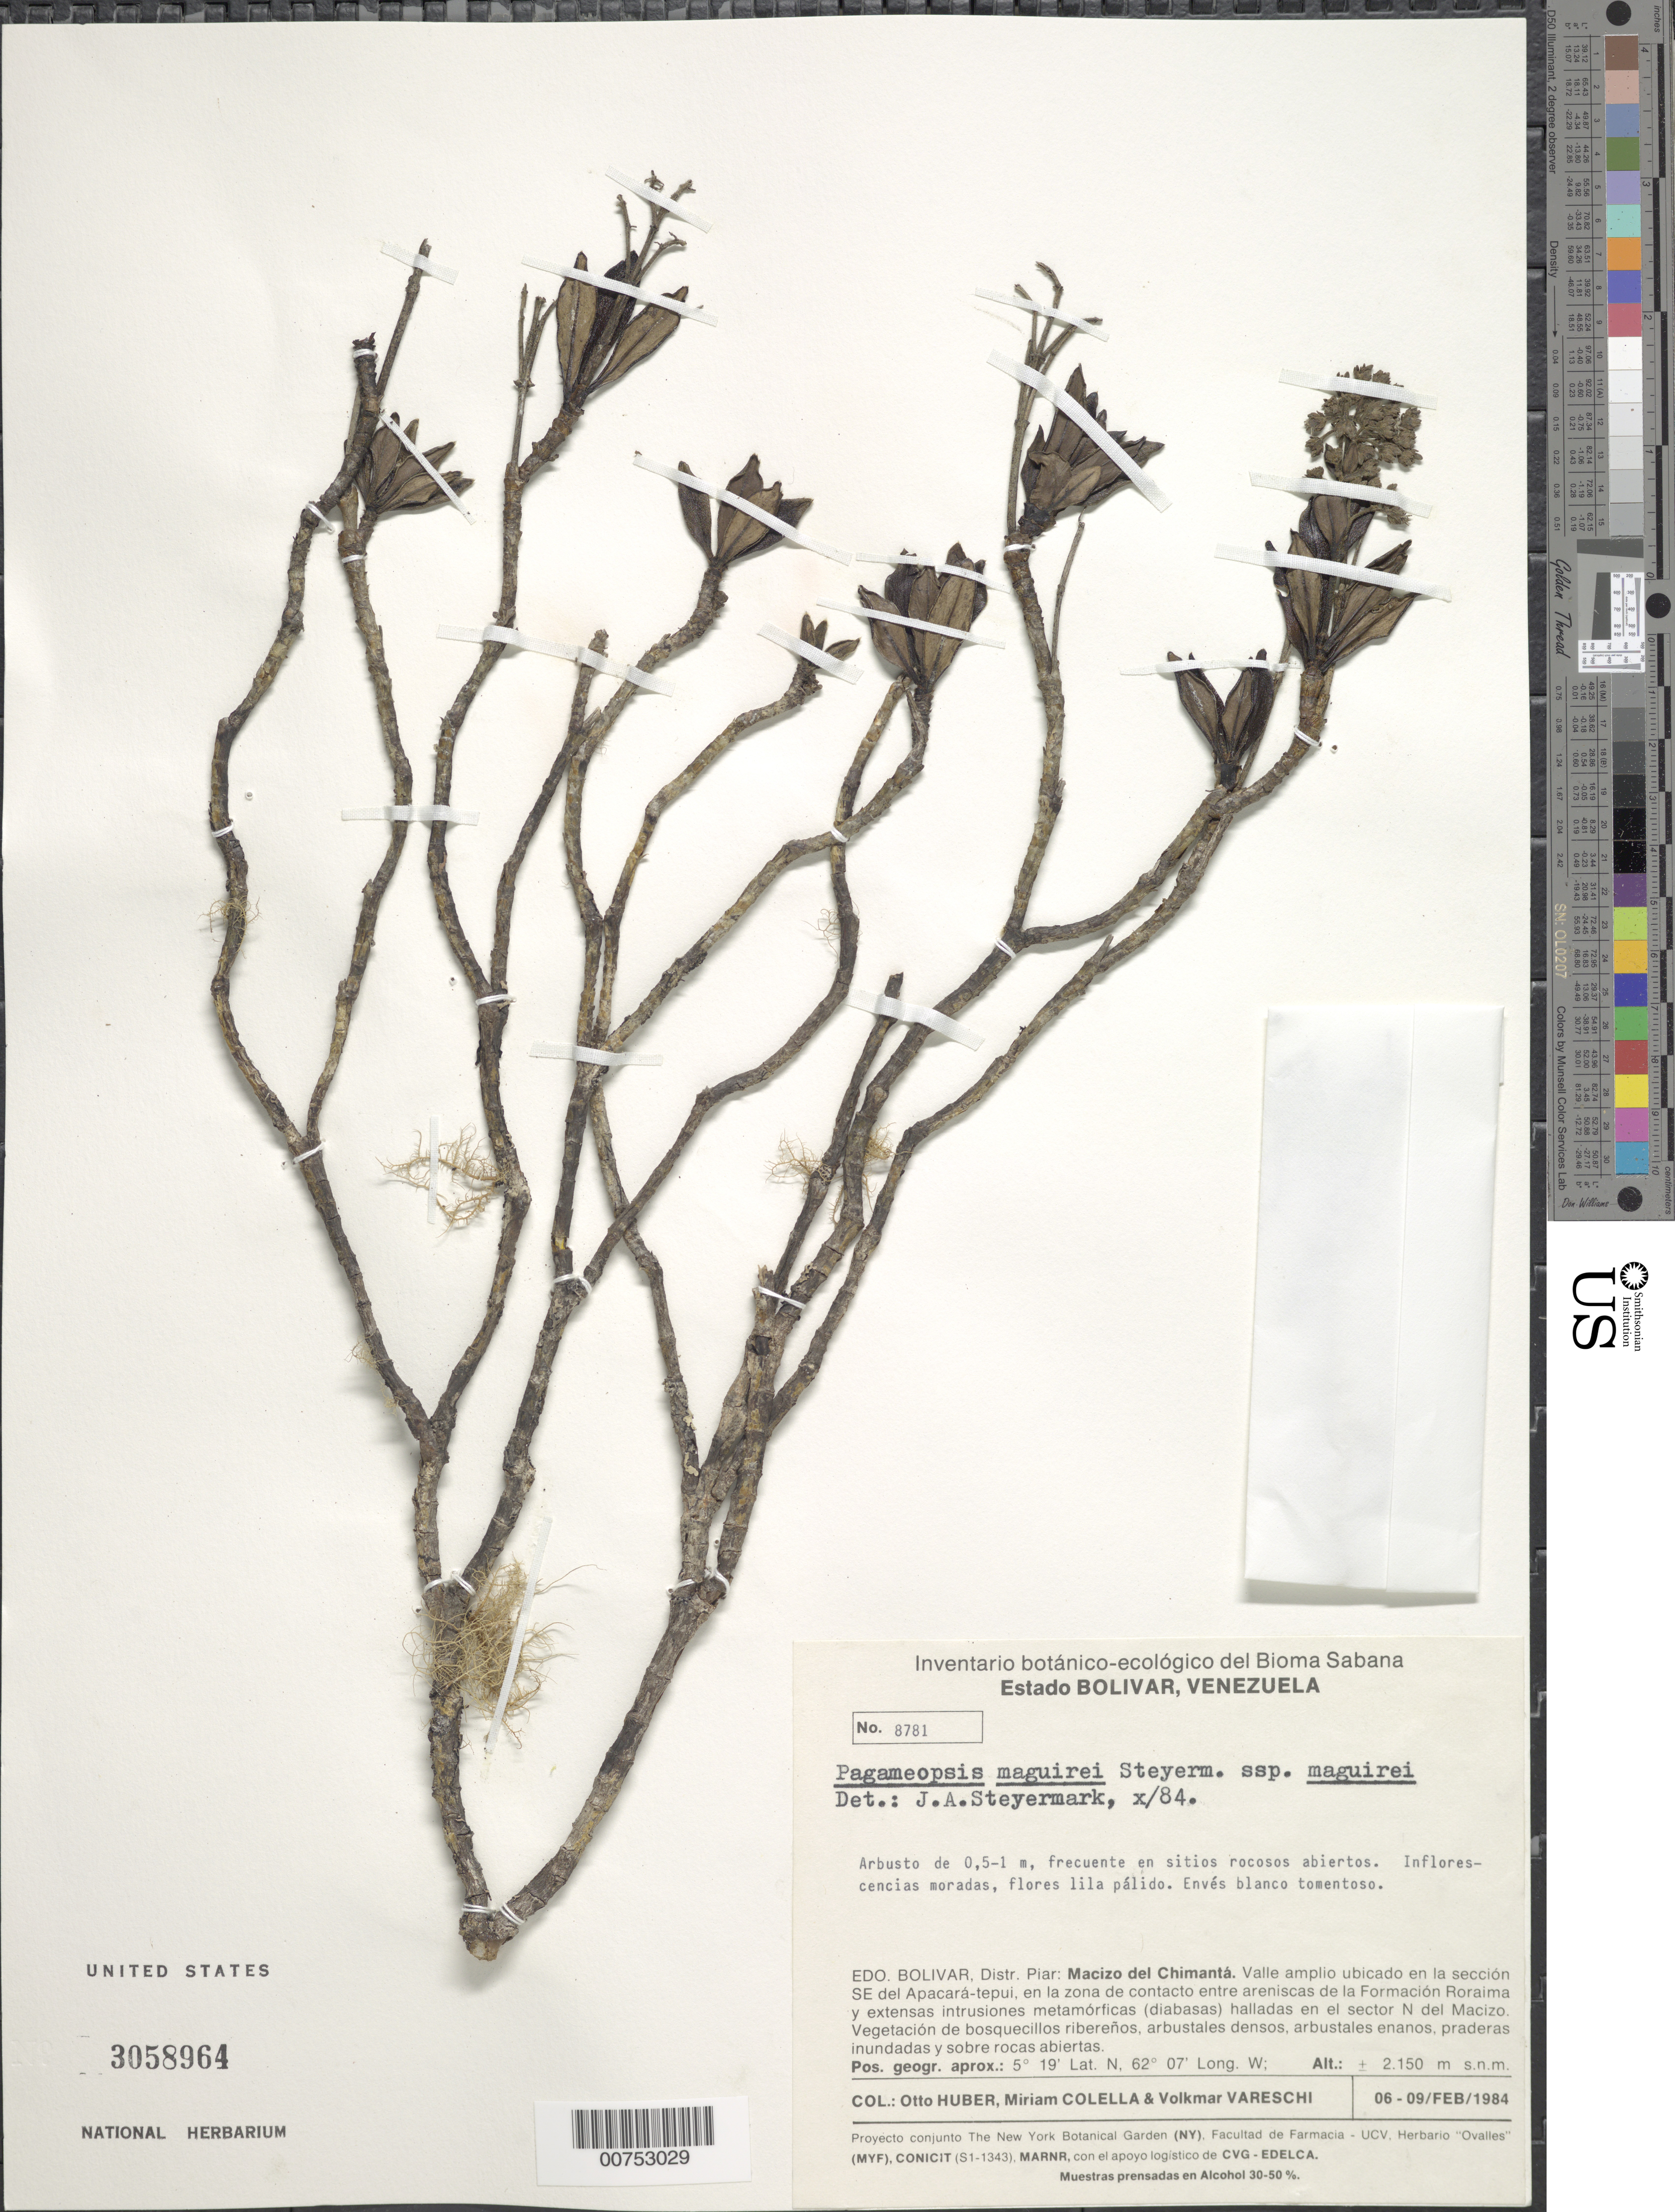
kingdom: Plantae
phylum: Tracheophyta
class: Magnoliopsida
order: Gentianales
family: Rubiaceae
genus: Pagameopsis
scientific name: Pagameopsis maguirei subsp. maguirei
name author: Steyerm.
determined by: Steyermark, Julian A., (VEN)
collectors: O. Huber, M. Colella & V. Vareschi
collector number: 8781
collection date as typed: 6-Feb-84 to 9-Feb-84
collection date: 1984-02-06/1984-02-09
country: Venezuela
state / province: Bolívar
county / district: Piar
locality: Macizo del Chimantá, SE del Apácara-tepuí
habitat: Sitios rocosos abiertos; vegetación de bosquecillos riberenos, arbustales densos, arbustales enanos, praderas inundadas y sobre rocas abiertas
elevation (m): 2150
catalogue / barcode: US 3058964